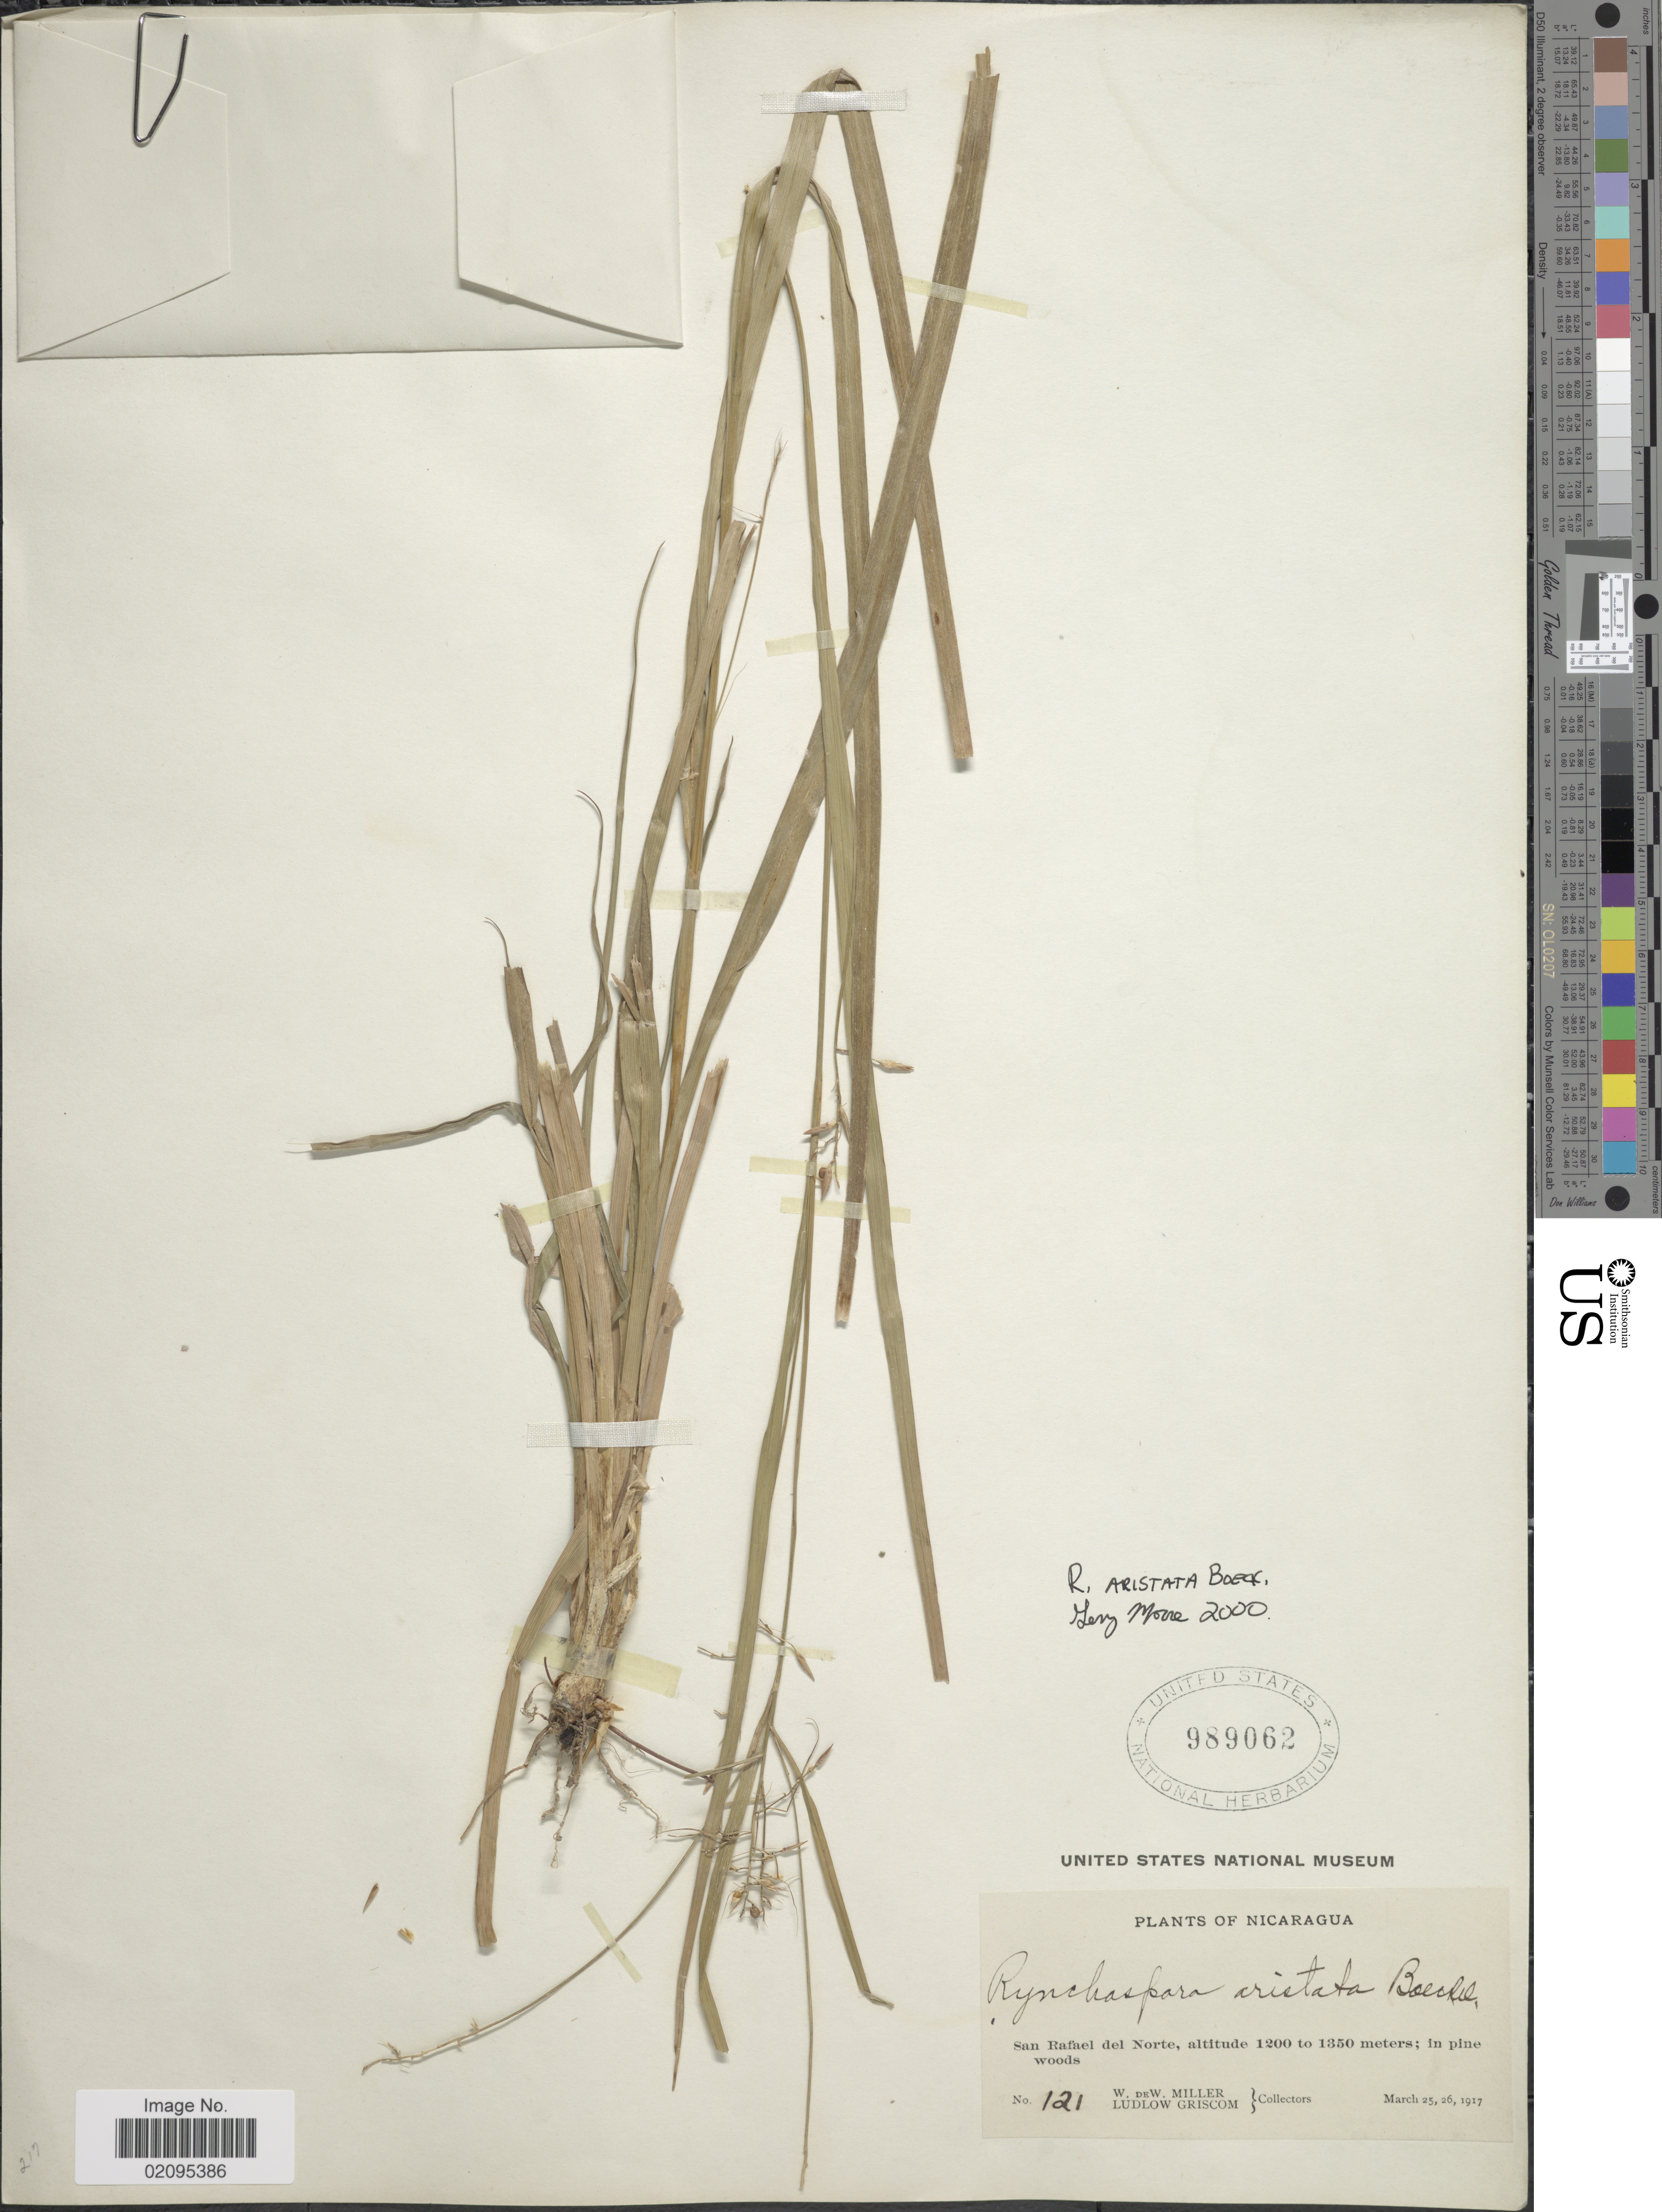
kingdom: Plantae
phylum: Tracheophyta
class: Liliopsida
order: Poales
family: Cyperaceae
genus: Rhynchospora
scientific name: Rhynchospora aristata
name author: Boeckeler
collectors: W. De Witt Miller & L. Griscom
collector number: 121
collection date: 1917-03-25/1917-03-26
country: Nicaragua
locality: San Rafael del Norte.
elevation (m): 1200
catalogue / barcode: US 989062